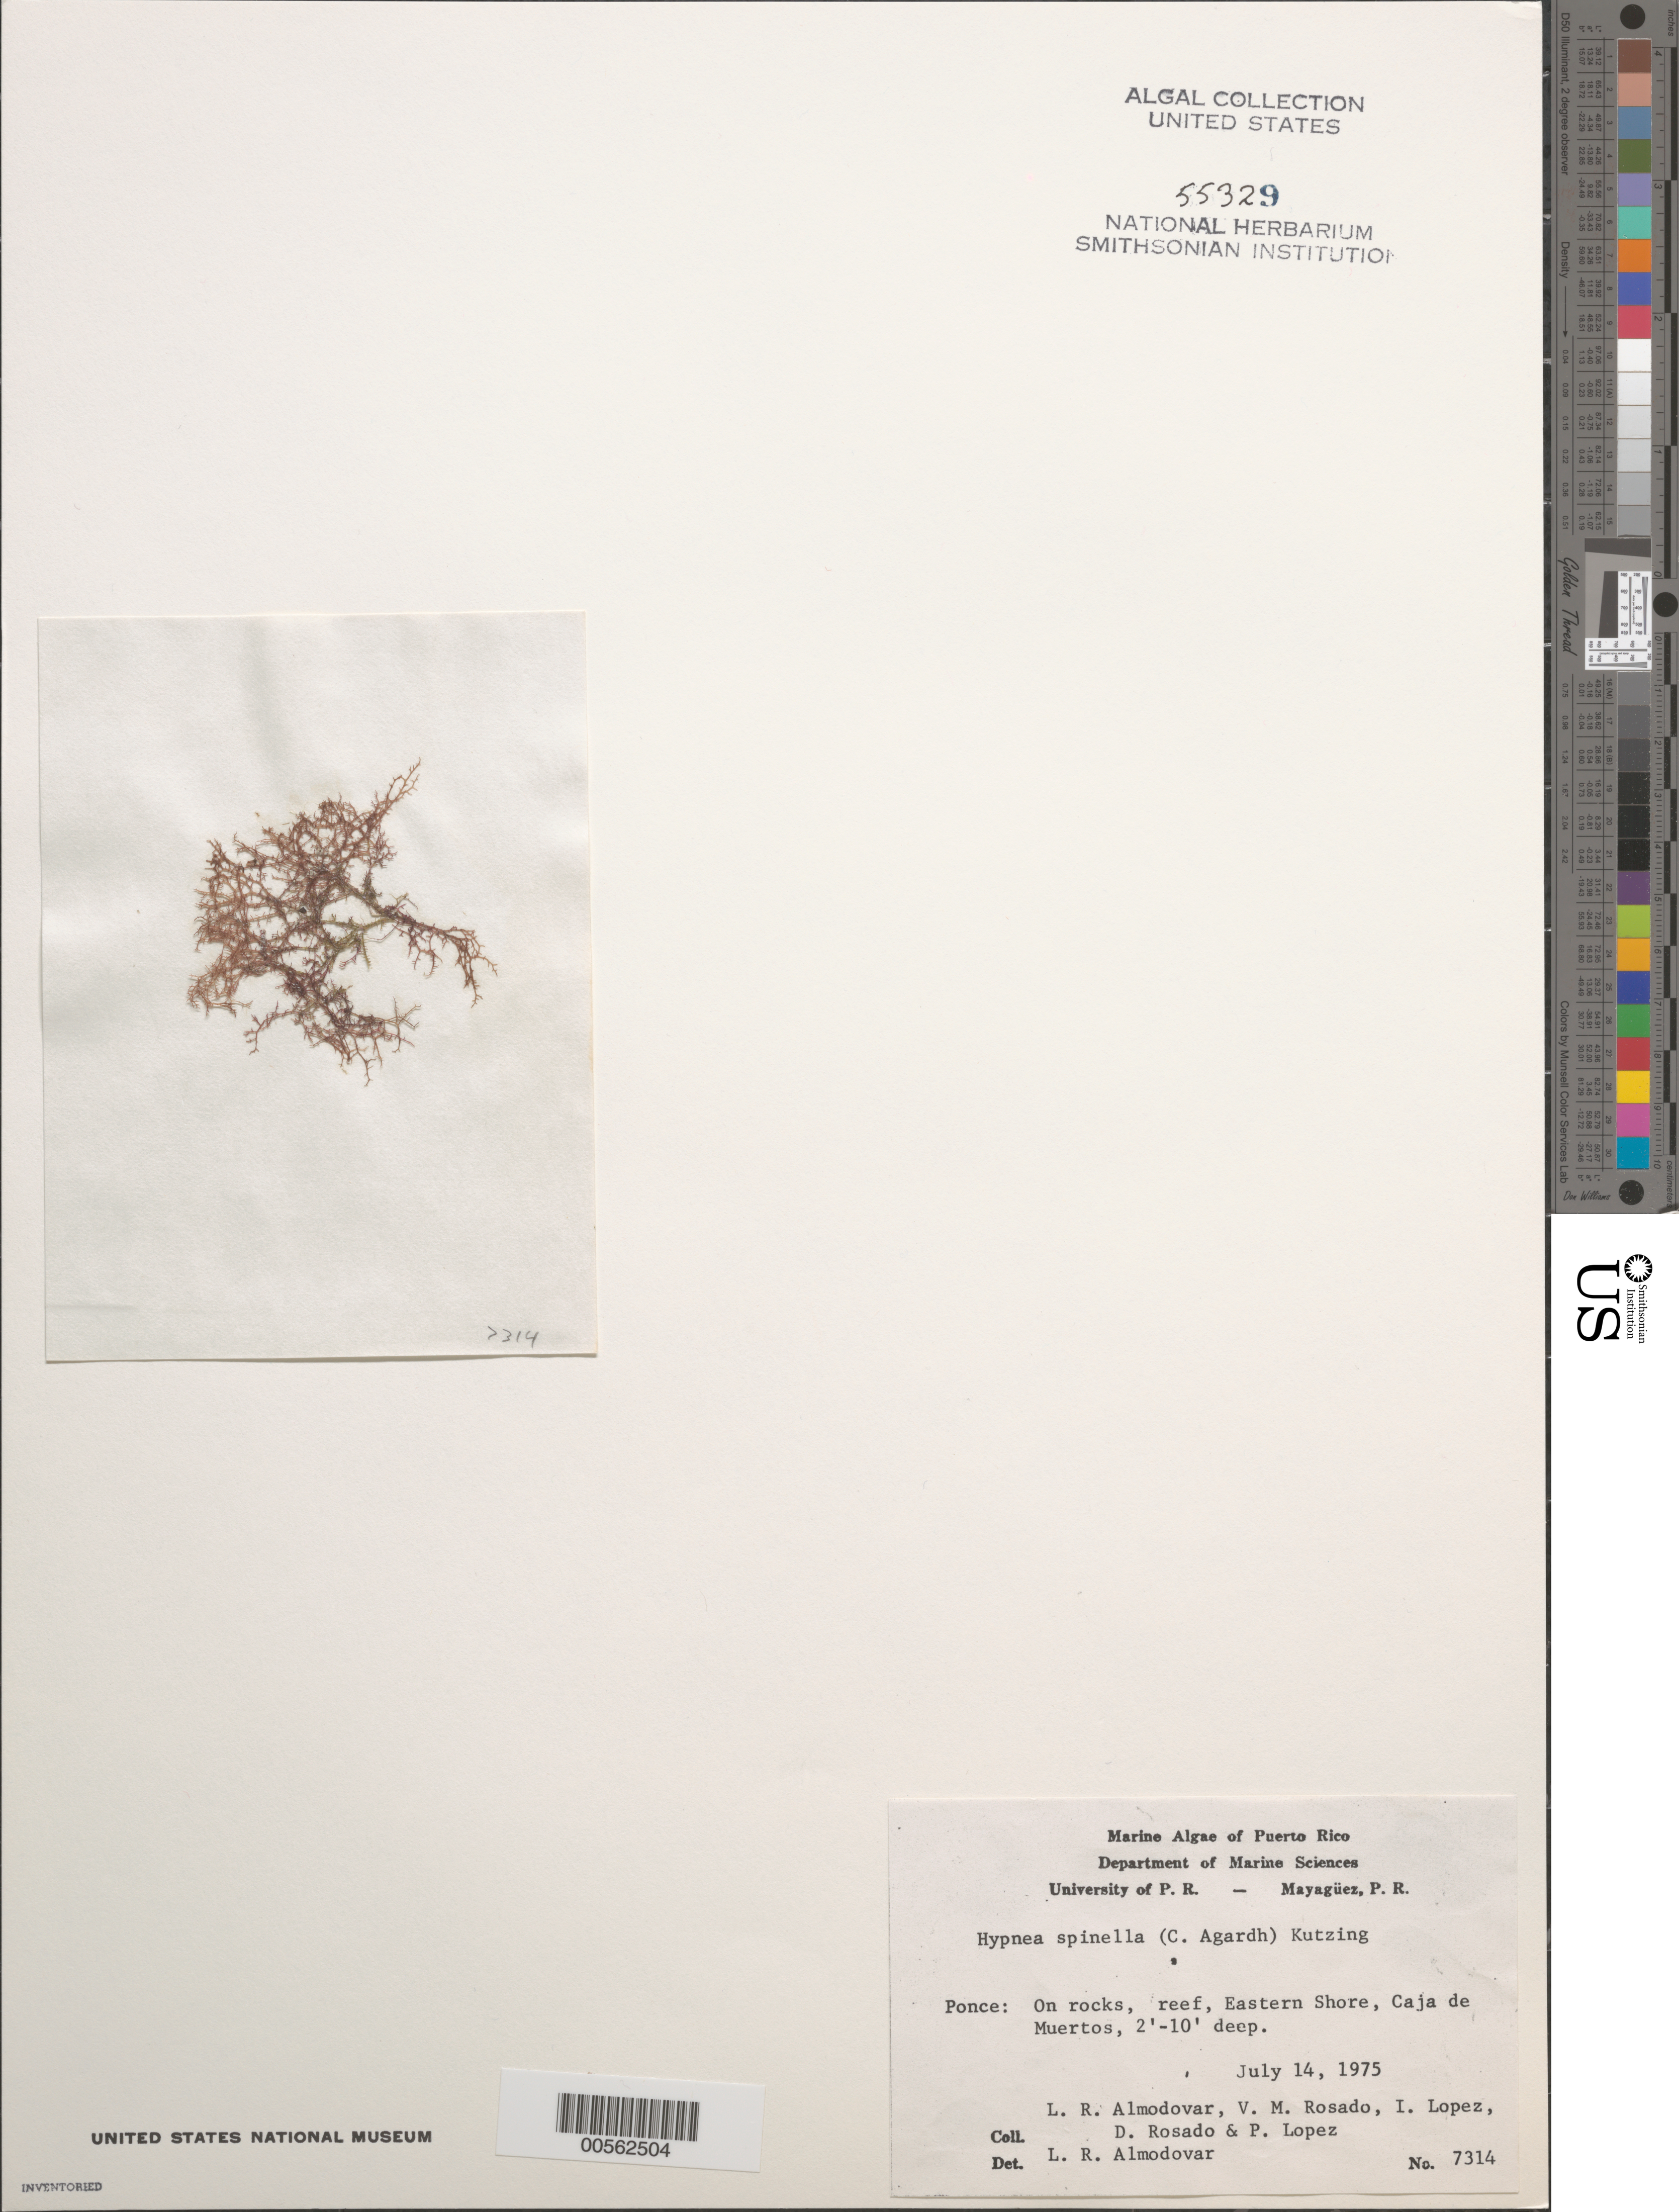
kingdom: Plantae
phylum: Rhodophyta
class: Florideophyceae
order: Gigartinales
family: Cystocloniaceae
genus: Hypnea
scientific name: Hypnea spinella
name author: (C. Agardh) Kütz.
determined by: Almodovar, L. R.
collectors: L. Almodovar, V. Rosado, I. Lopéz, D. Rosado & P. Lopez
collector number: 7314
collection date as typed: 14 Jul 1975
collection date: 1975-07-14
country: Puerto Rico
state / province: Ponce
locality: Caja de muertos, eastern shore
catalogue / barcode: US 55329